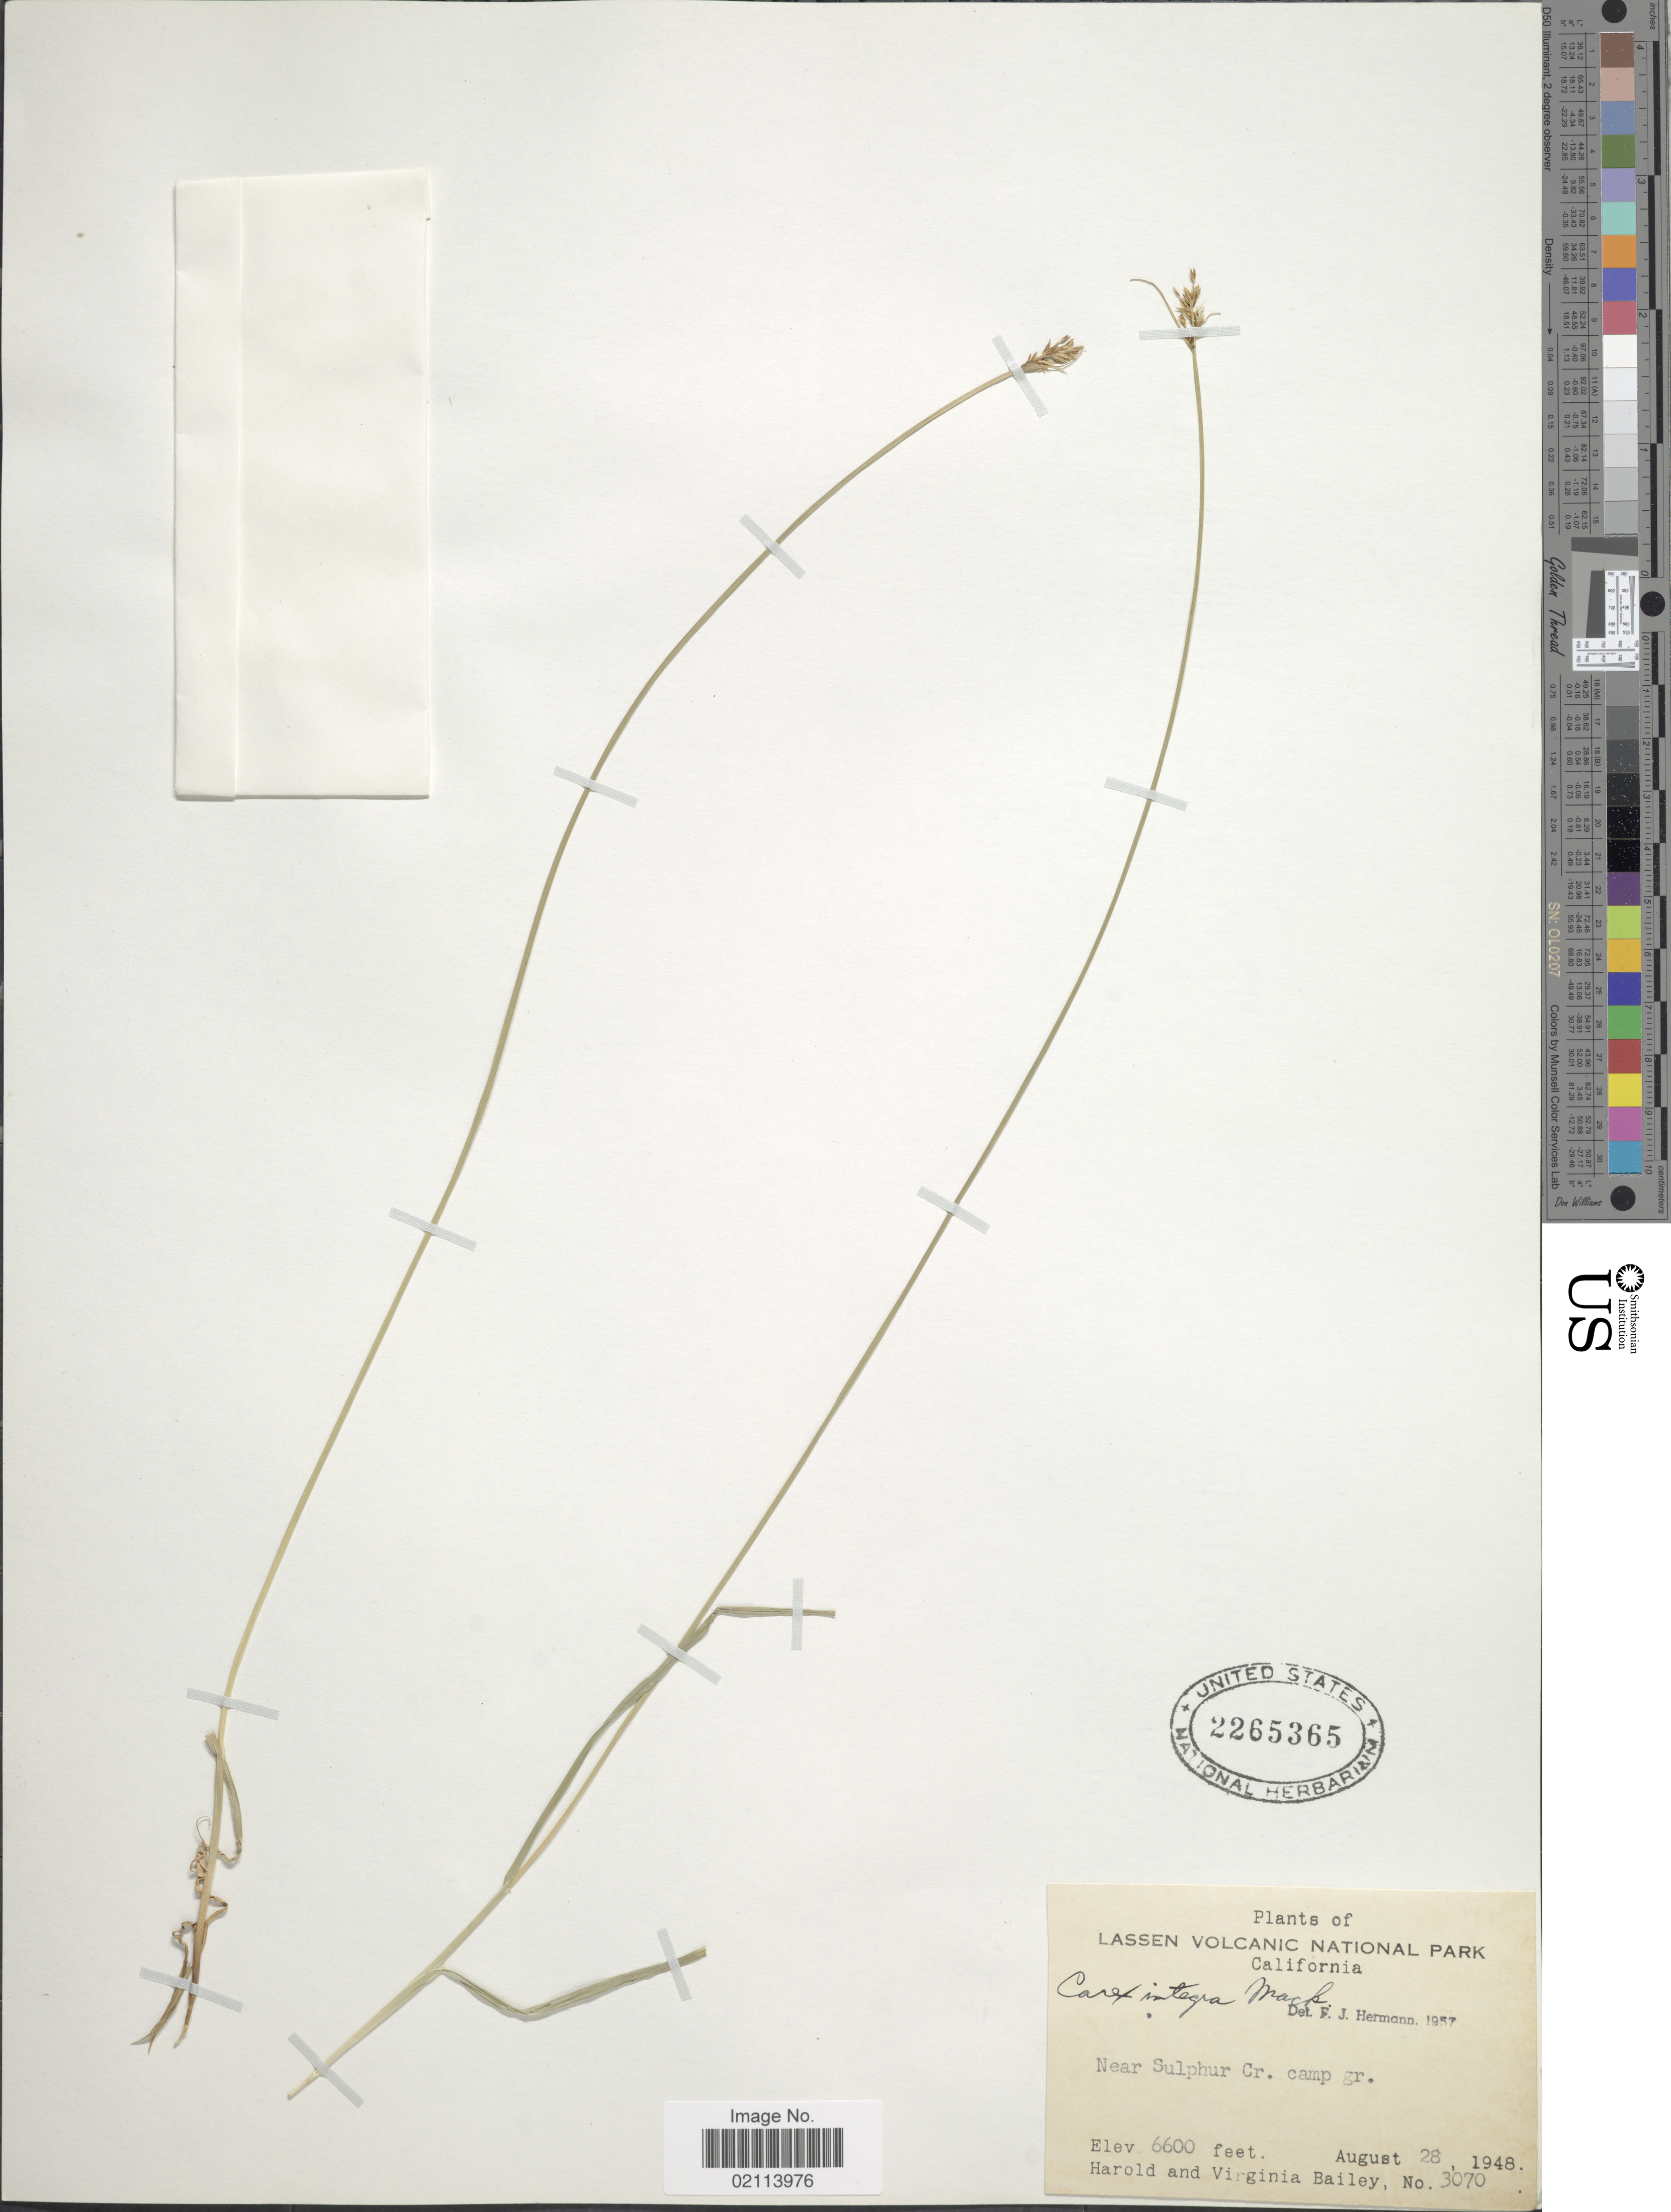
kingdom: Plantae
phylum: Tracheophyta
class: Liliopsida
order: Poales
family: Cyperaceae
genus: Carex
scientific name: Carex integra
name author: Mack.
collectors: H. Bailey & V. L. Bailey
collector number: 3070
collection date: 1948-08-28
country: United States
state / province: California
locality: Lassen Volcanic National Park, near Sulphur Cr. camp gr.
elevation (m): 2012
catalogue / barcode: US 2265365